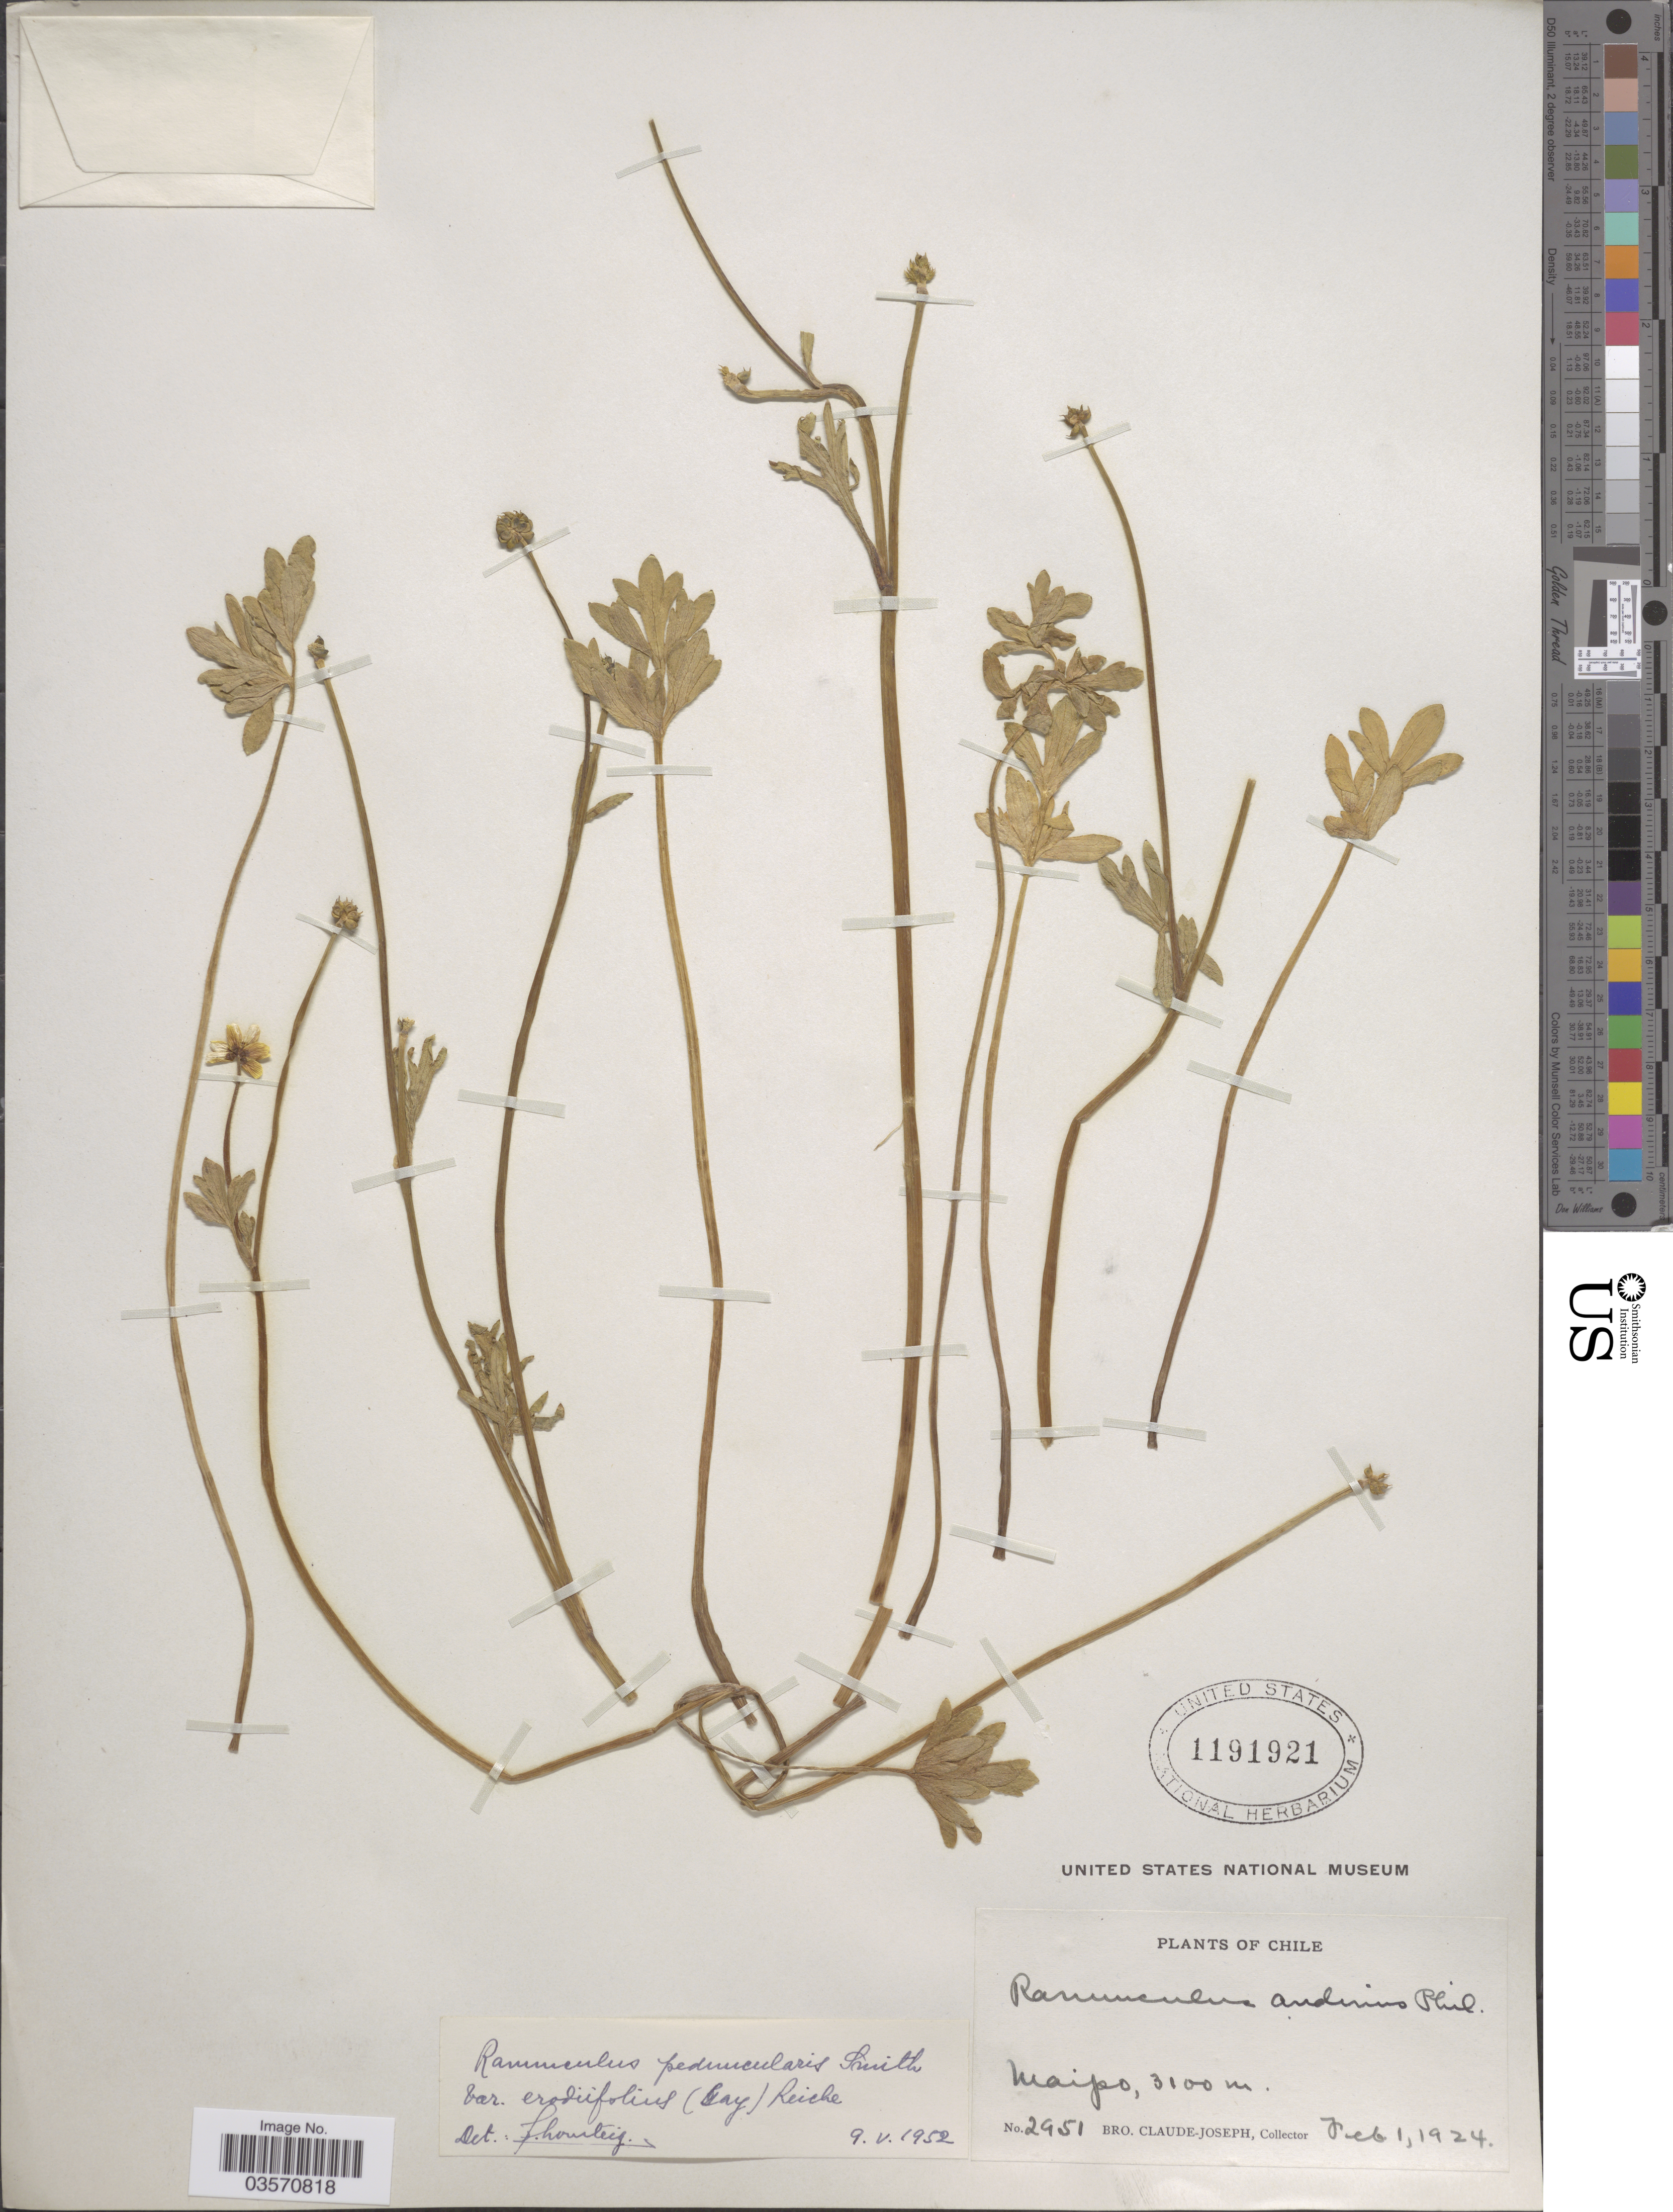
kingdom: Plantae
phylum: Tracheophyta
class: Magnoliopsida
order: Ranunculales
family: Ranunculaceae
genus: Ranunculus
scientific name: Ranunculus peduncularis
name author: Sm.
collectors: Bro. Claude-Joseph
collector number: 2951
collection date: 1924-02-01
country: Chile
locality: Maipo.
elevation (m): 3100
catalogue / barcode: US 1191921